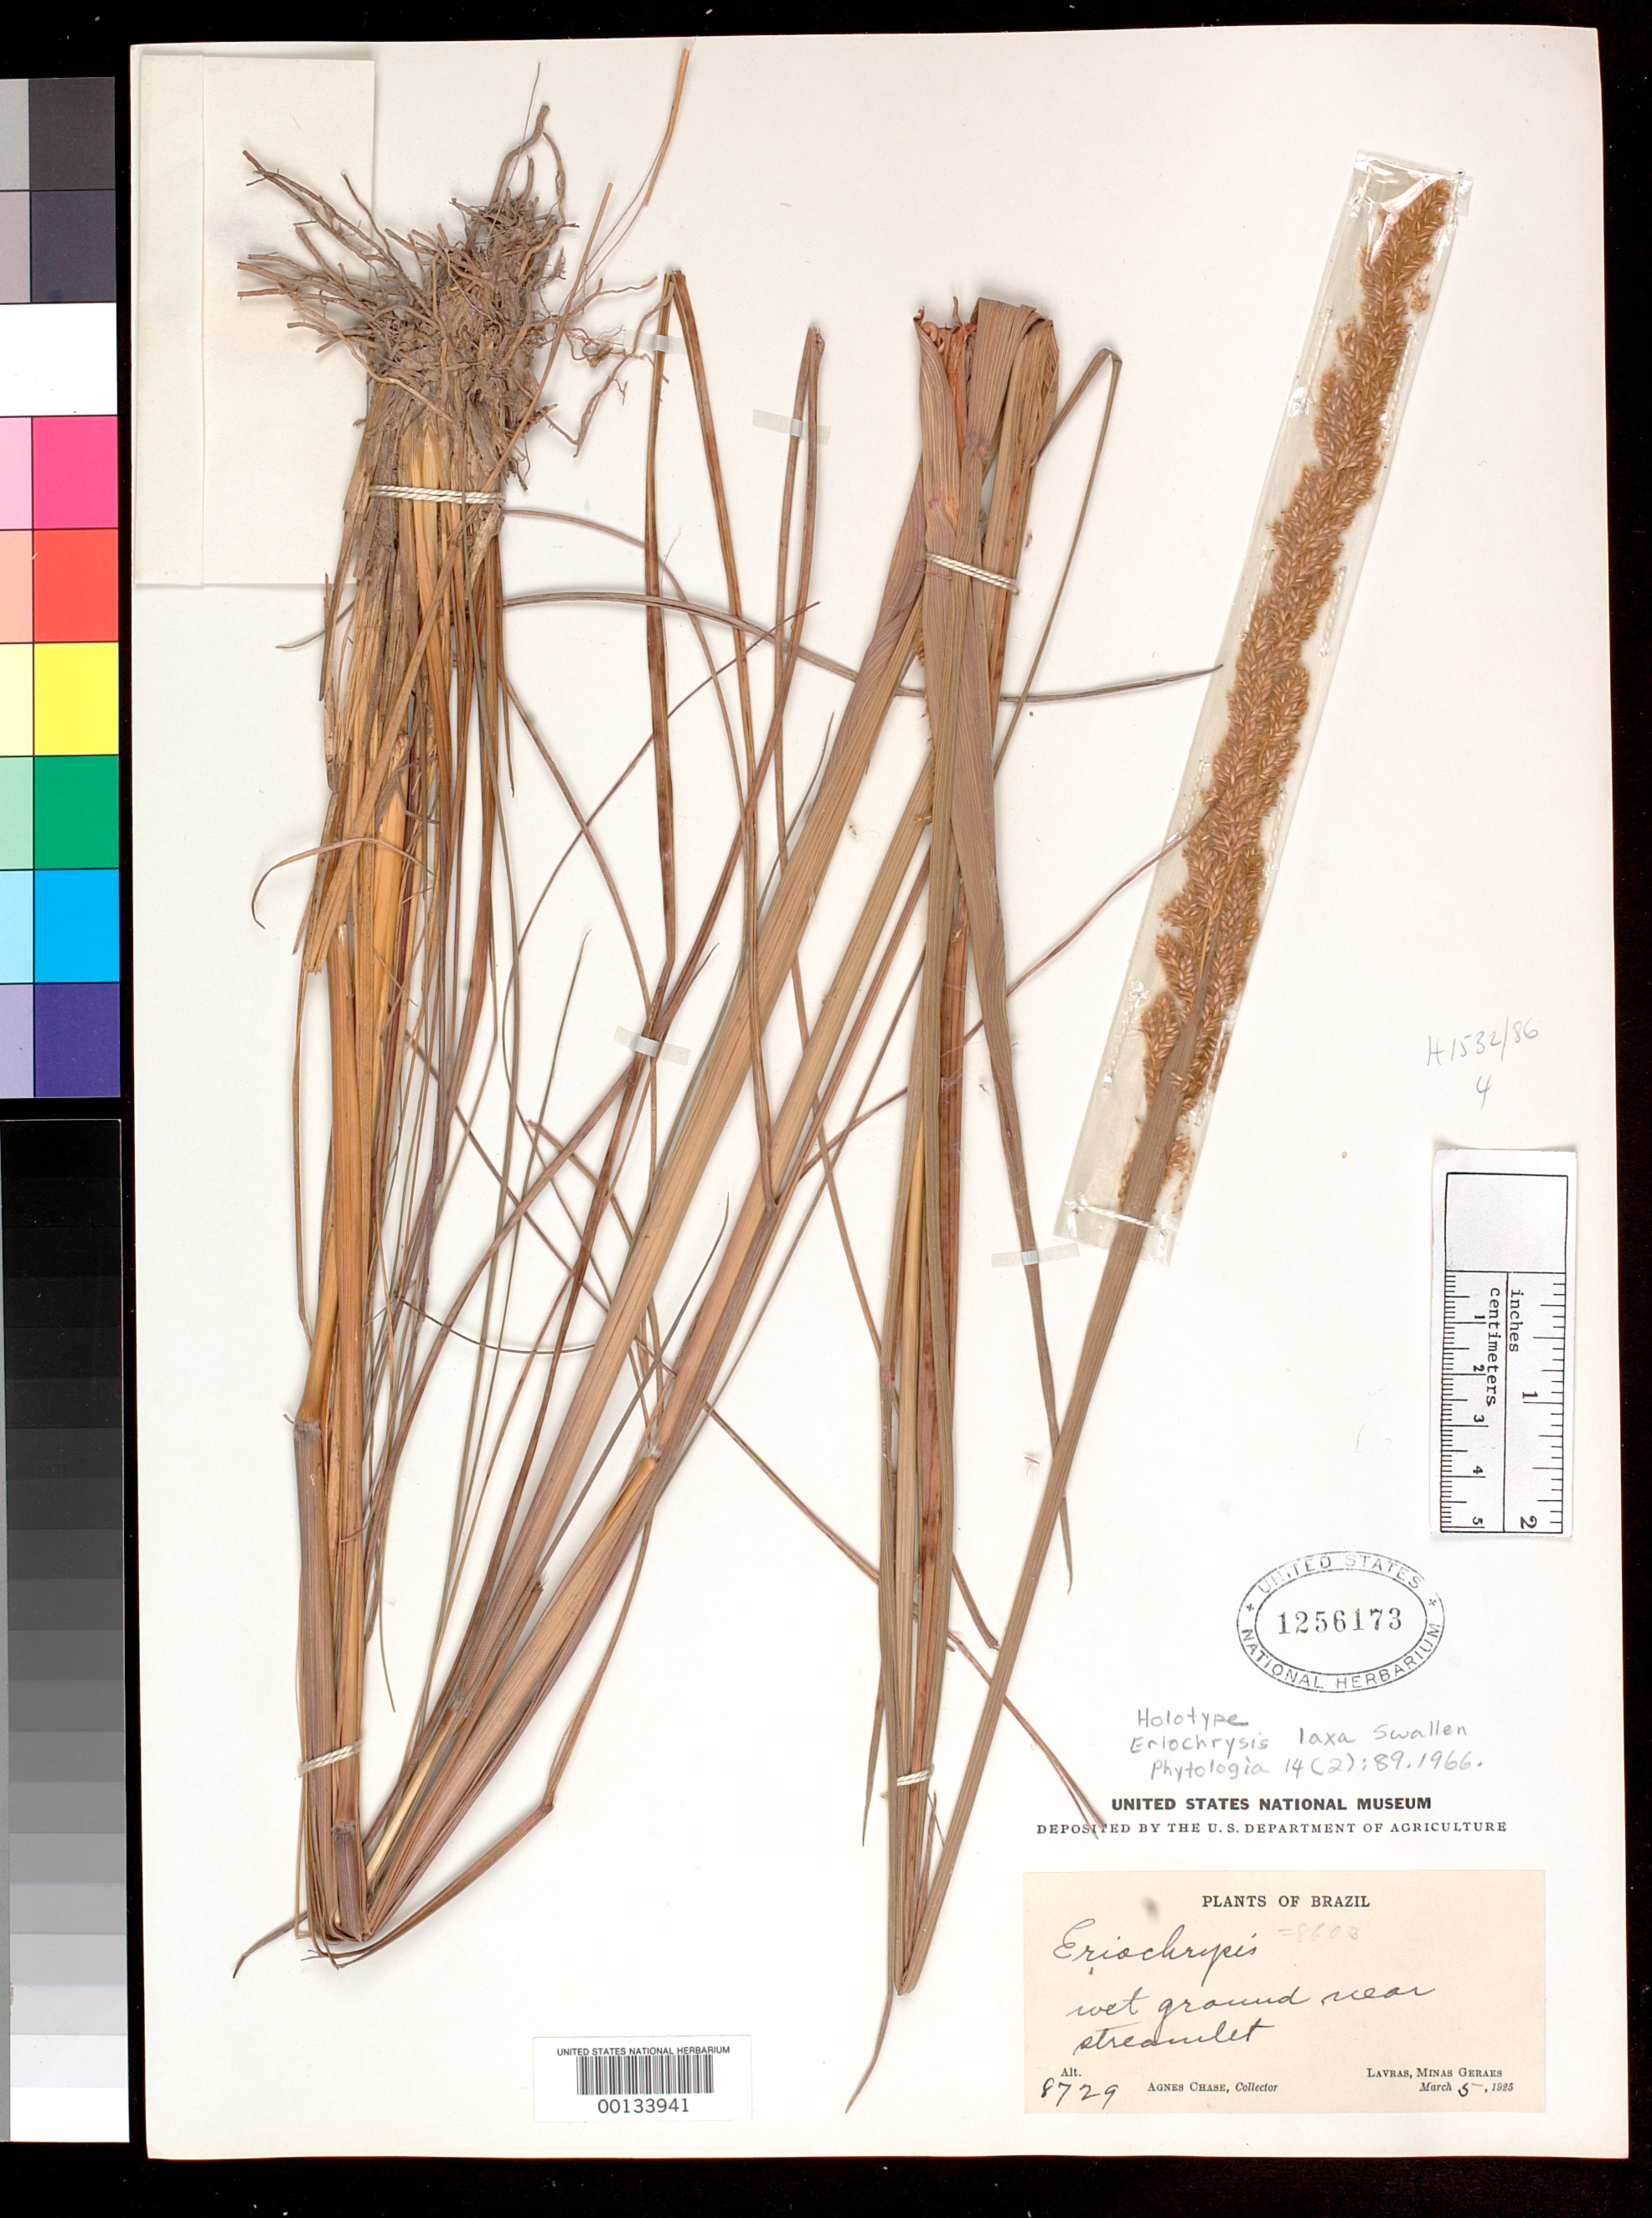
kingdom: Plantae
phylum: Tracheophyta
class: Liliopsida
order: Poales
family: Poaceae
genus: Eriochrysis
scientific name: Eriochrysis laxa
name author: Swallen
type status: Holotype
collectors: A. Chase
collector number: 8729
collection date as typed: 05 Mar 1925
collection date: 1925-03-05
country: Brazil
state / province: Minas Gerais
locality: Lauras.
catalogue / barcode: US 1256173